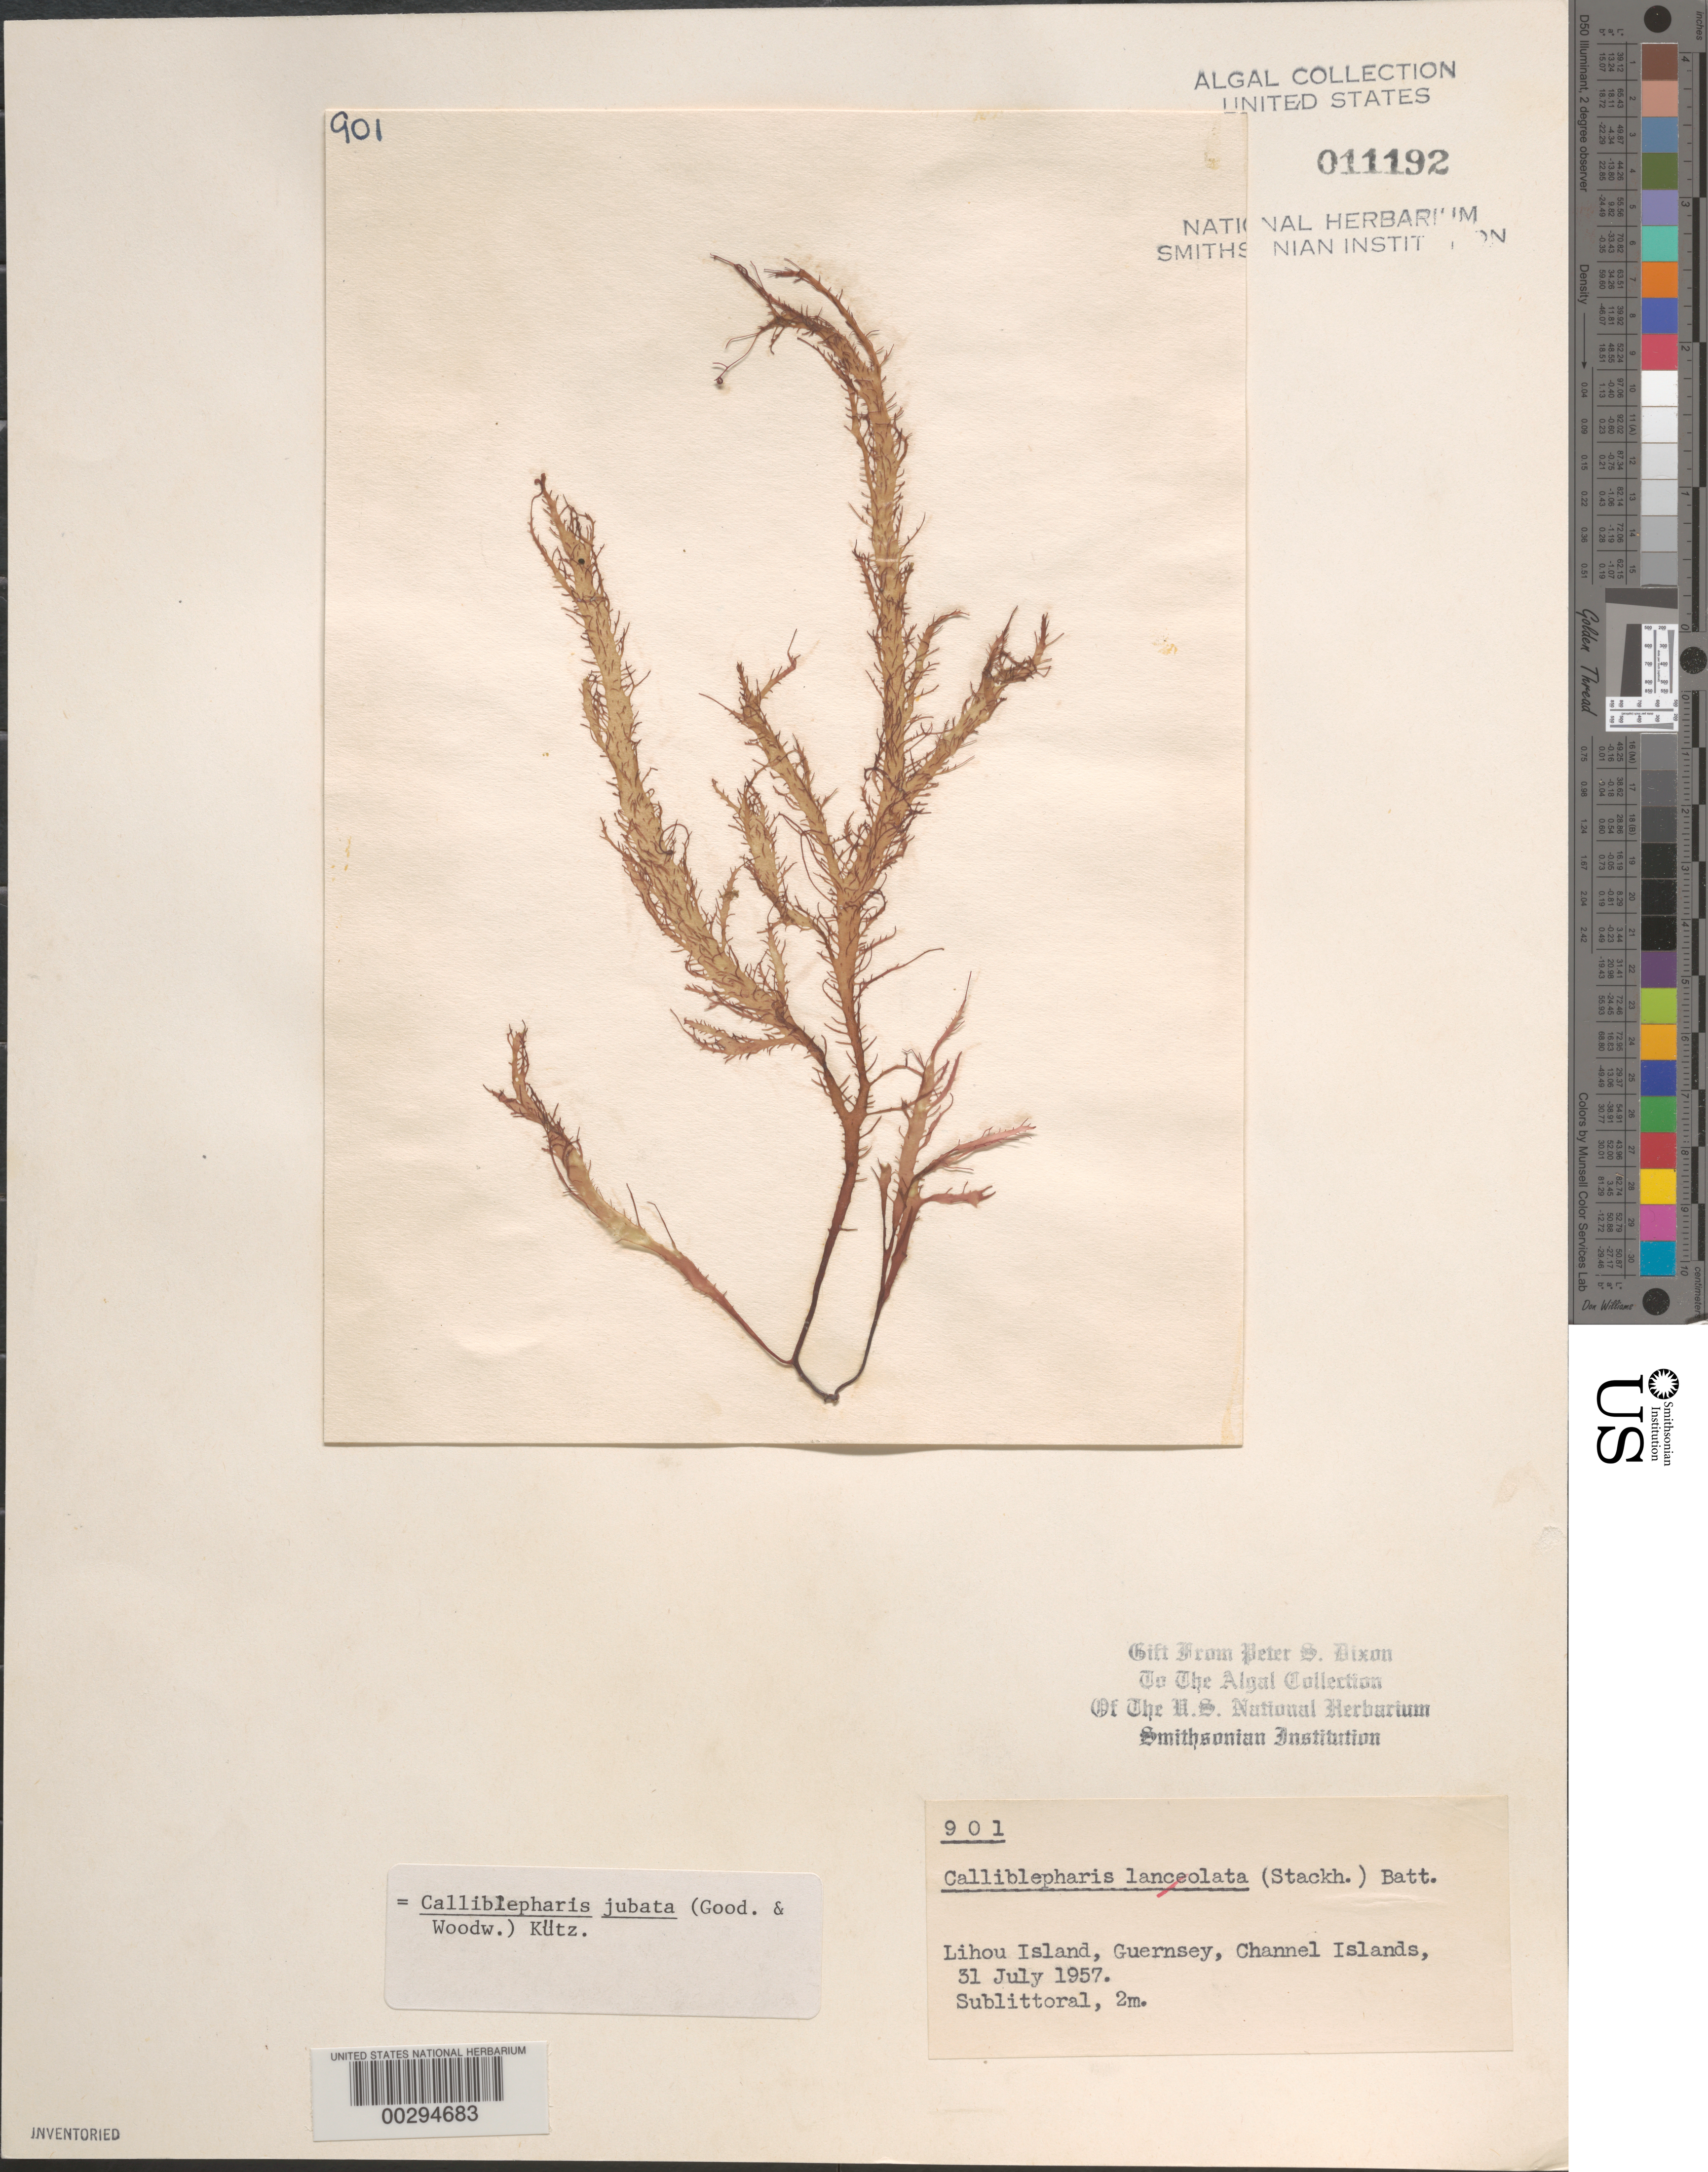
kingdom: Plantae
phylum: Rhodophyta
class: Florideophyceae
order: Gigartinales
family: Cystocloniaceae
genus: Calliblepharis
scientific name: Calliblepharis jubata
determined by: Dixon, P. S.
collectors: P. S. Dixon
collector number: PSD 901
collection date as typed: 31 Jul 1957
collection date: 1957-07-31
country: United Kingdom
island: Guernsey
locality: Channel Islands. Bailiwick of Guernsey. Lihou.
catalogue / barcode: US 11192